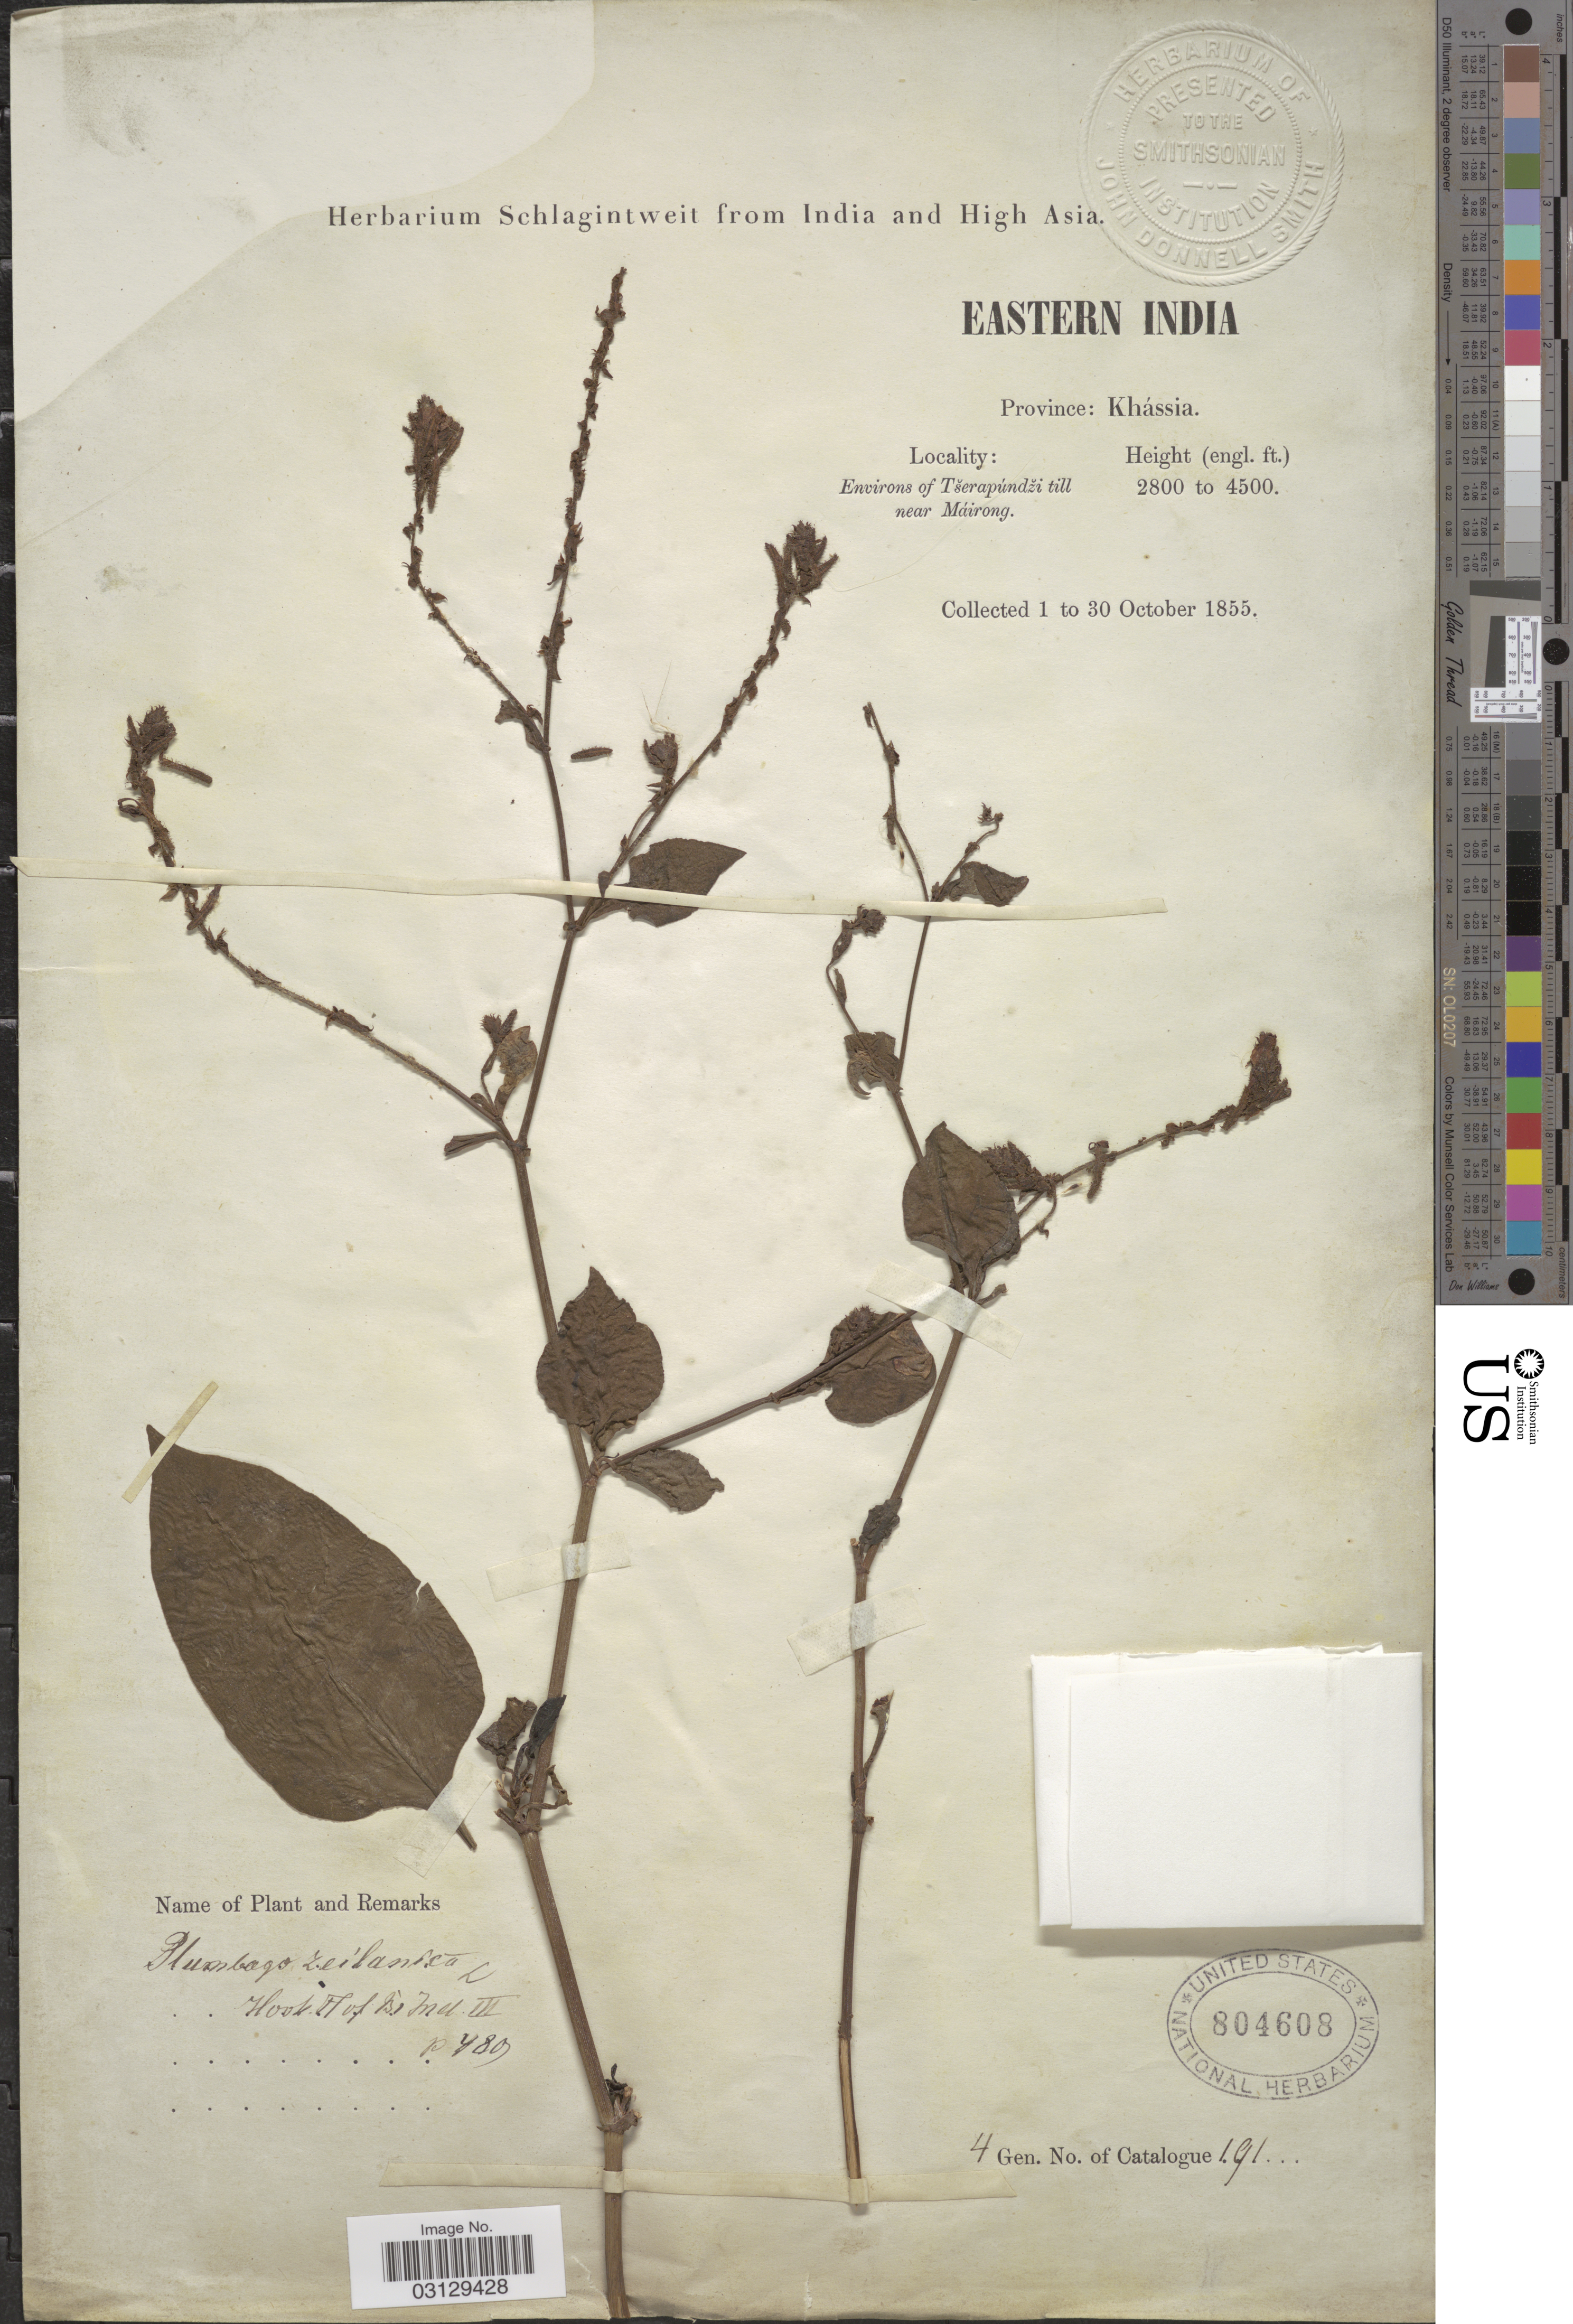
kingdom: Plantae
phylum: Tracheophyta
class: Magnoliopsida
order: Caryophyllales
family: Plumbaginaceae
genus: Plumbago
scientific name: Plumbago zeylanica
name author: L.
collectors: ex herb. Schlagintweit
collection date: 1855-10-01/1855-10-30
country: India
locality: Eastern India. Province: Khássia. Environs of Tšerapúndži till near Máirong.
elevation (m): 853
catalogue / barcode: US 804608